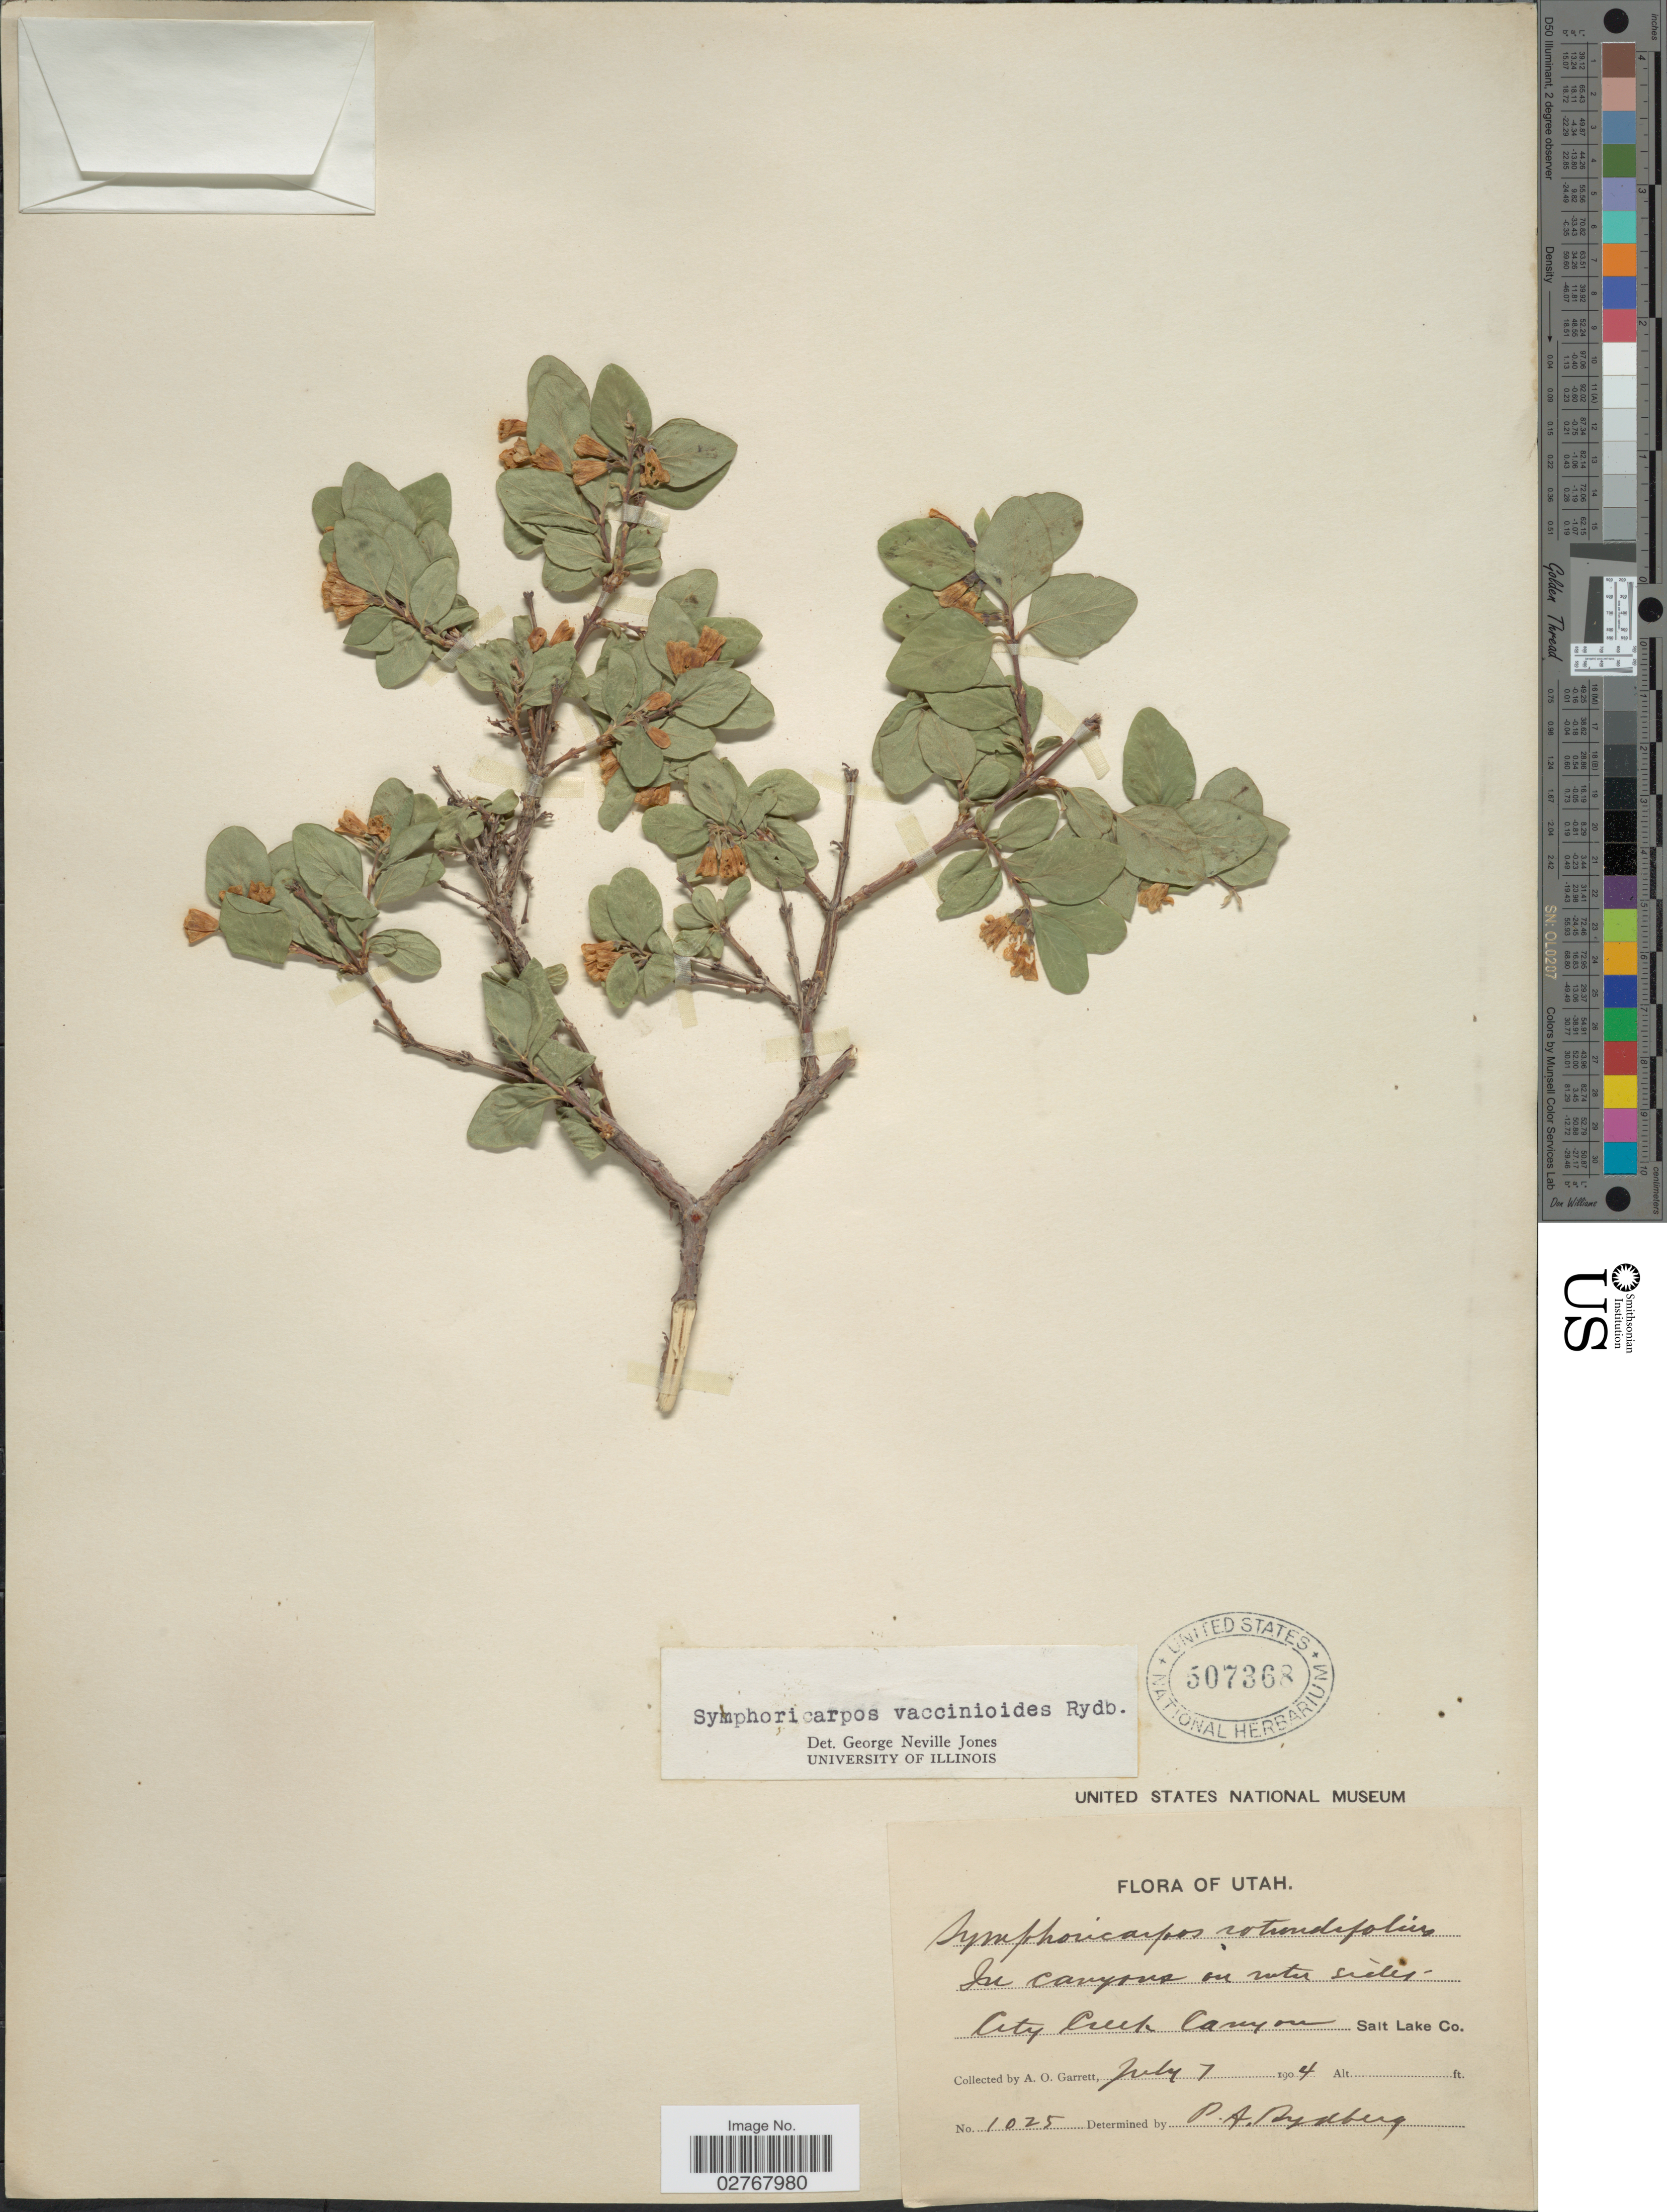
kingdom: Plantae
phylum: Tracheophyta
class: Magnoliopsida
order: Dipsacales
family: Caprifoliaceae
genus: Symphoricarpos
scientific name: Symphoricarpos vaccinioides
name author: Rydb.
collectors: A. O. Garrett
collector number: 1025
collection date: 1904-07-07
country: United States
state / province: Utah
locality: In canyons on water sides - City Creek Canyon, Salt Lake Co.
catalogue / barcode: US 507368